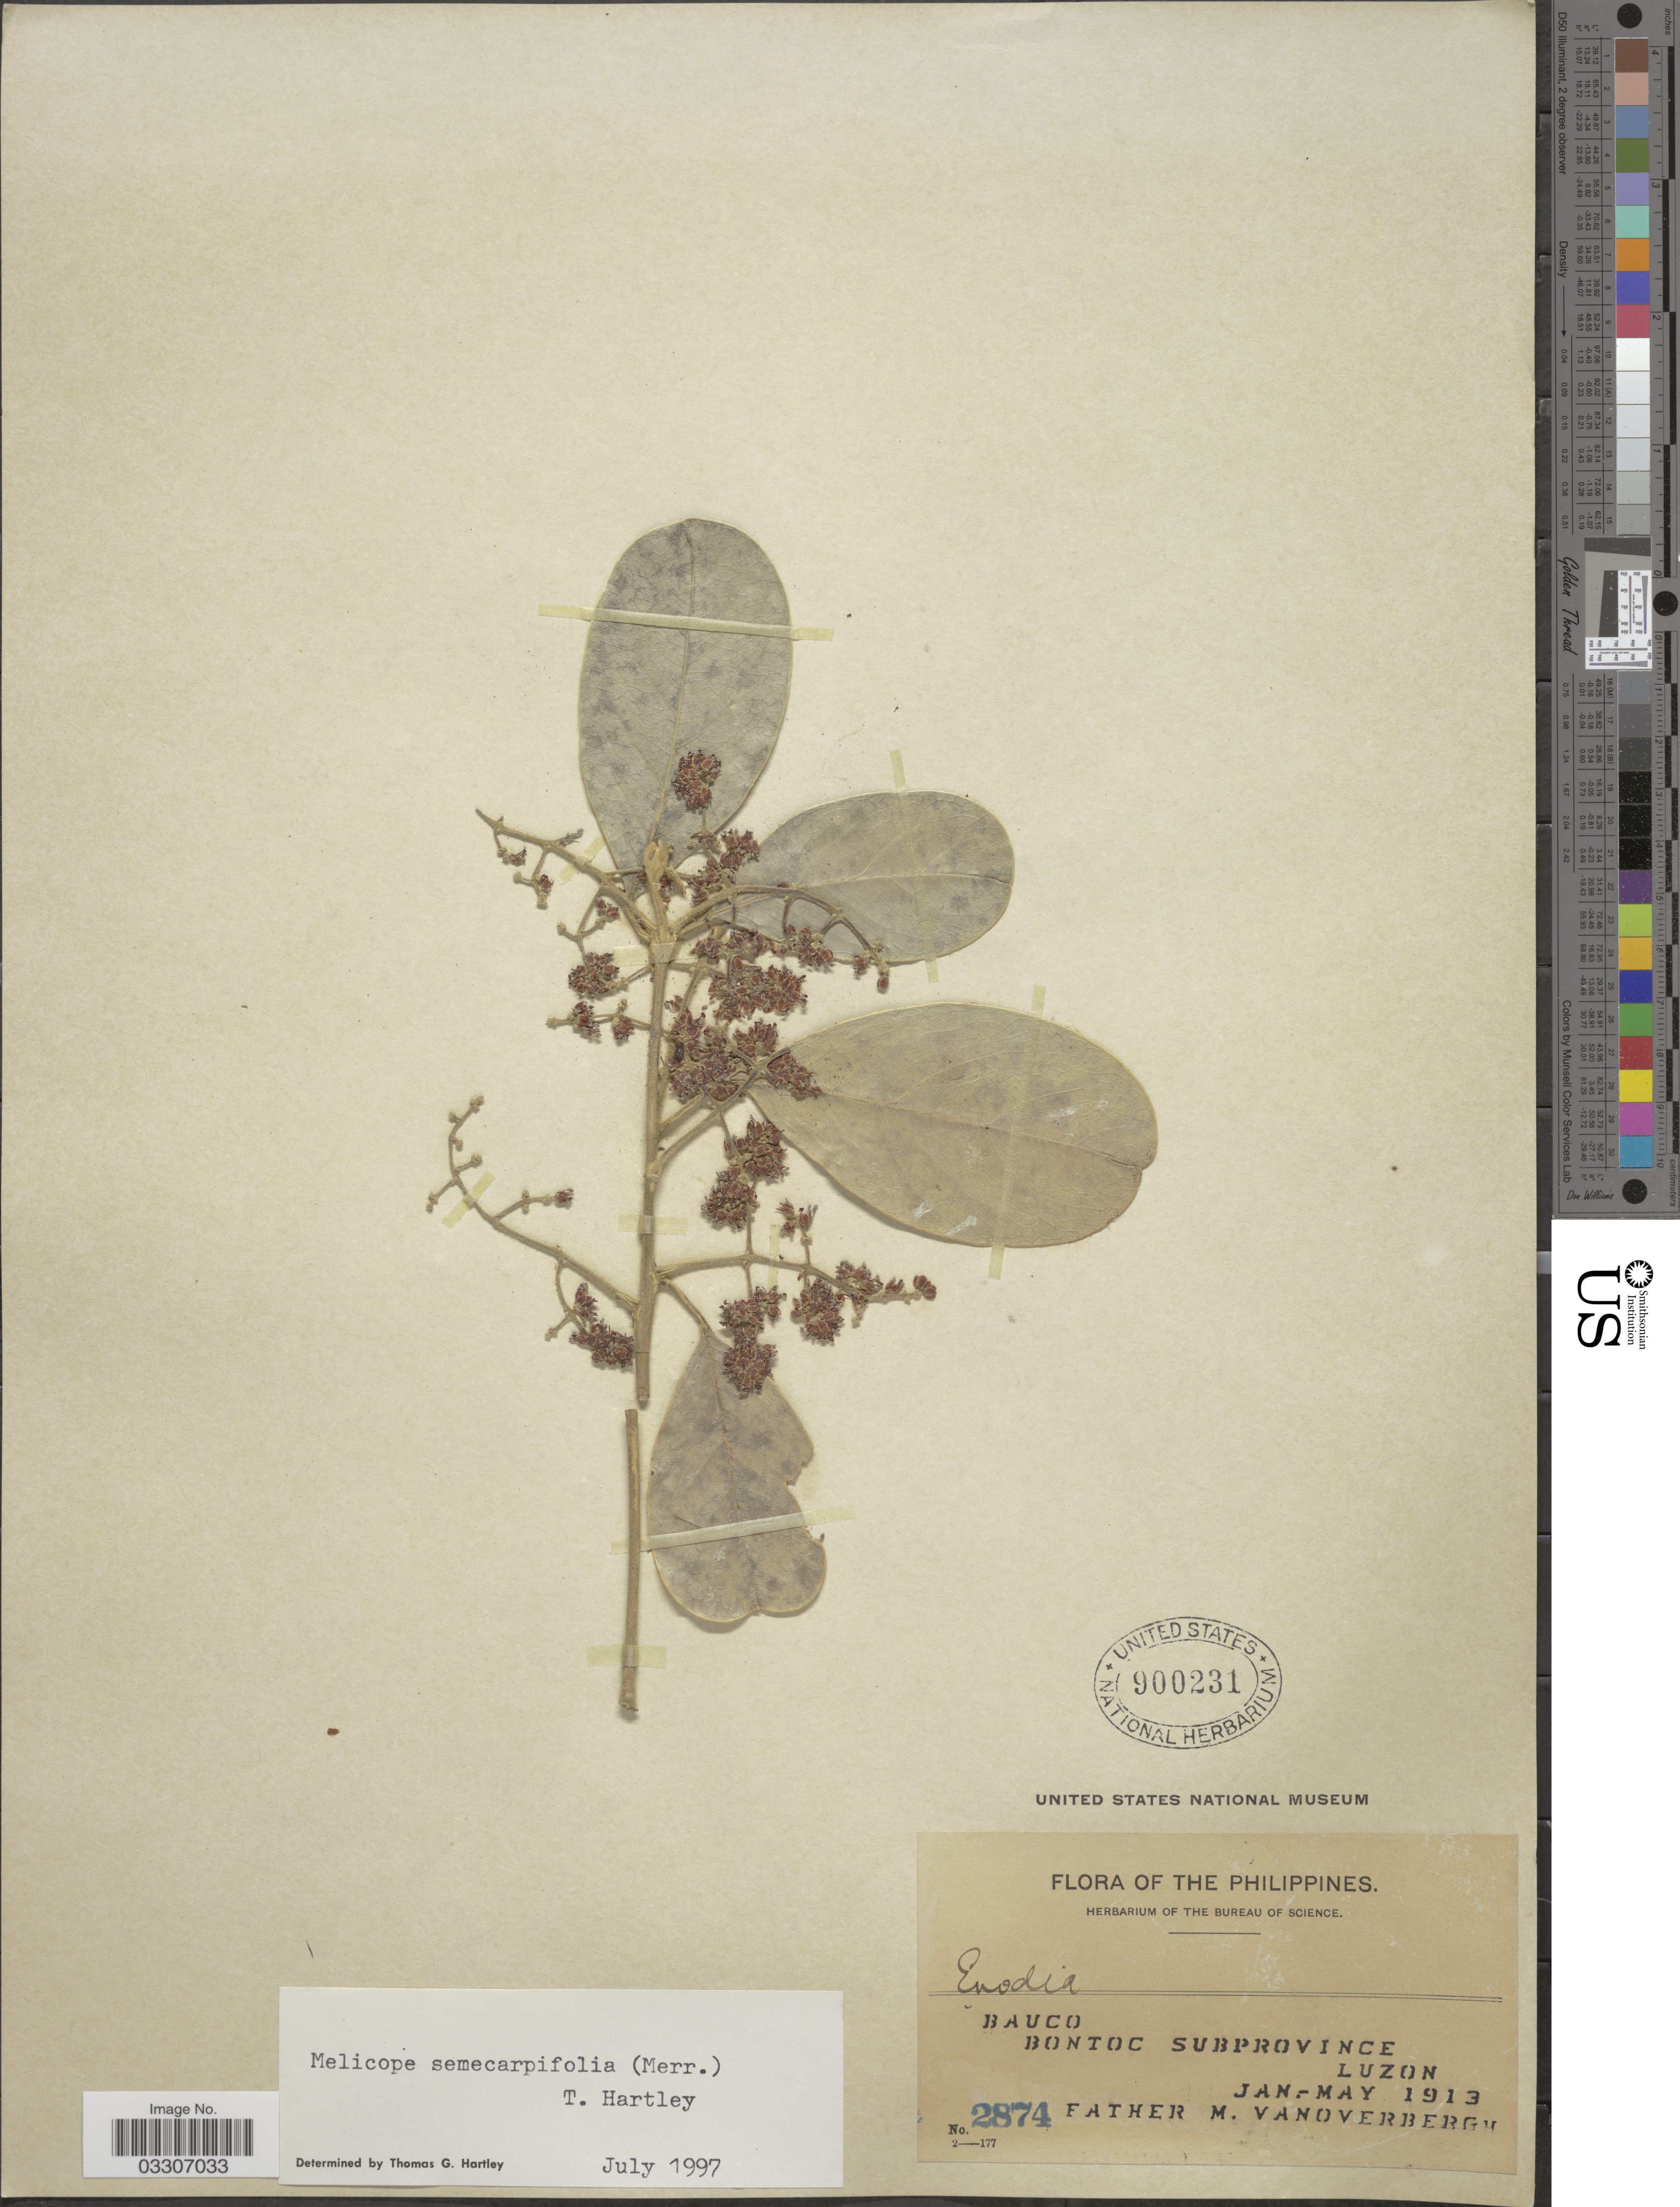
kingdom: Plantae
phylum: Tracheophyta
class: Magnoliopsida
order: Sapindales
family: Rutaceae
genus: Melicope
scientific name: Melicope semecarpifolia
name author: (Merr.) T.G. Hartley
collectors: F. Vanoverbergh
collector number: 2874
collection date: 1913-01/1913-05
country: Philippines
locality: Bauco Bontoc Subprovince Luzon.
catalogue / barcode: US 900231